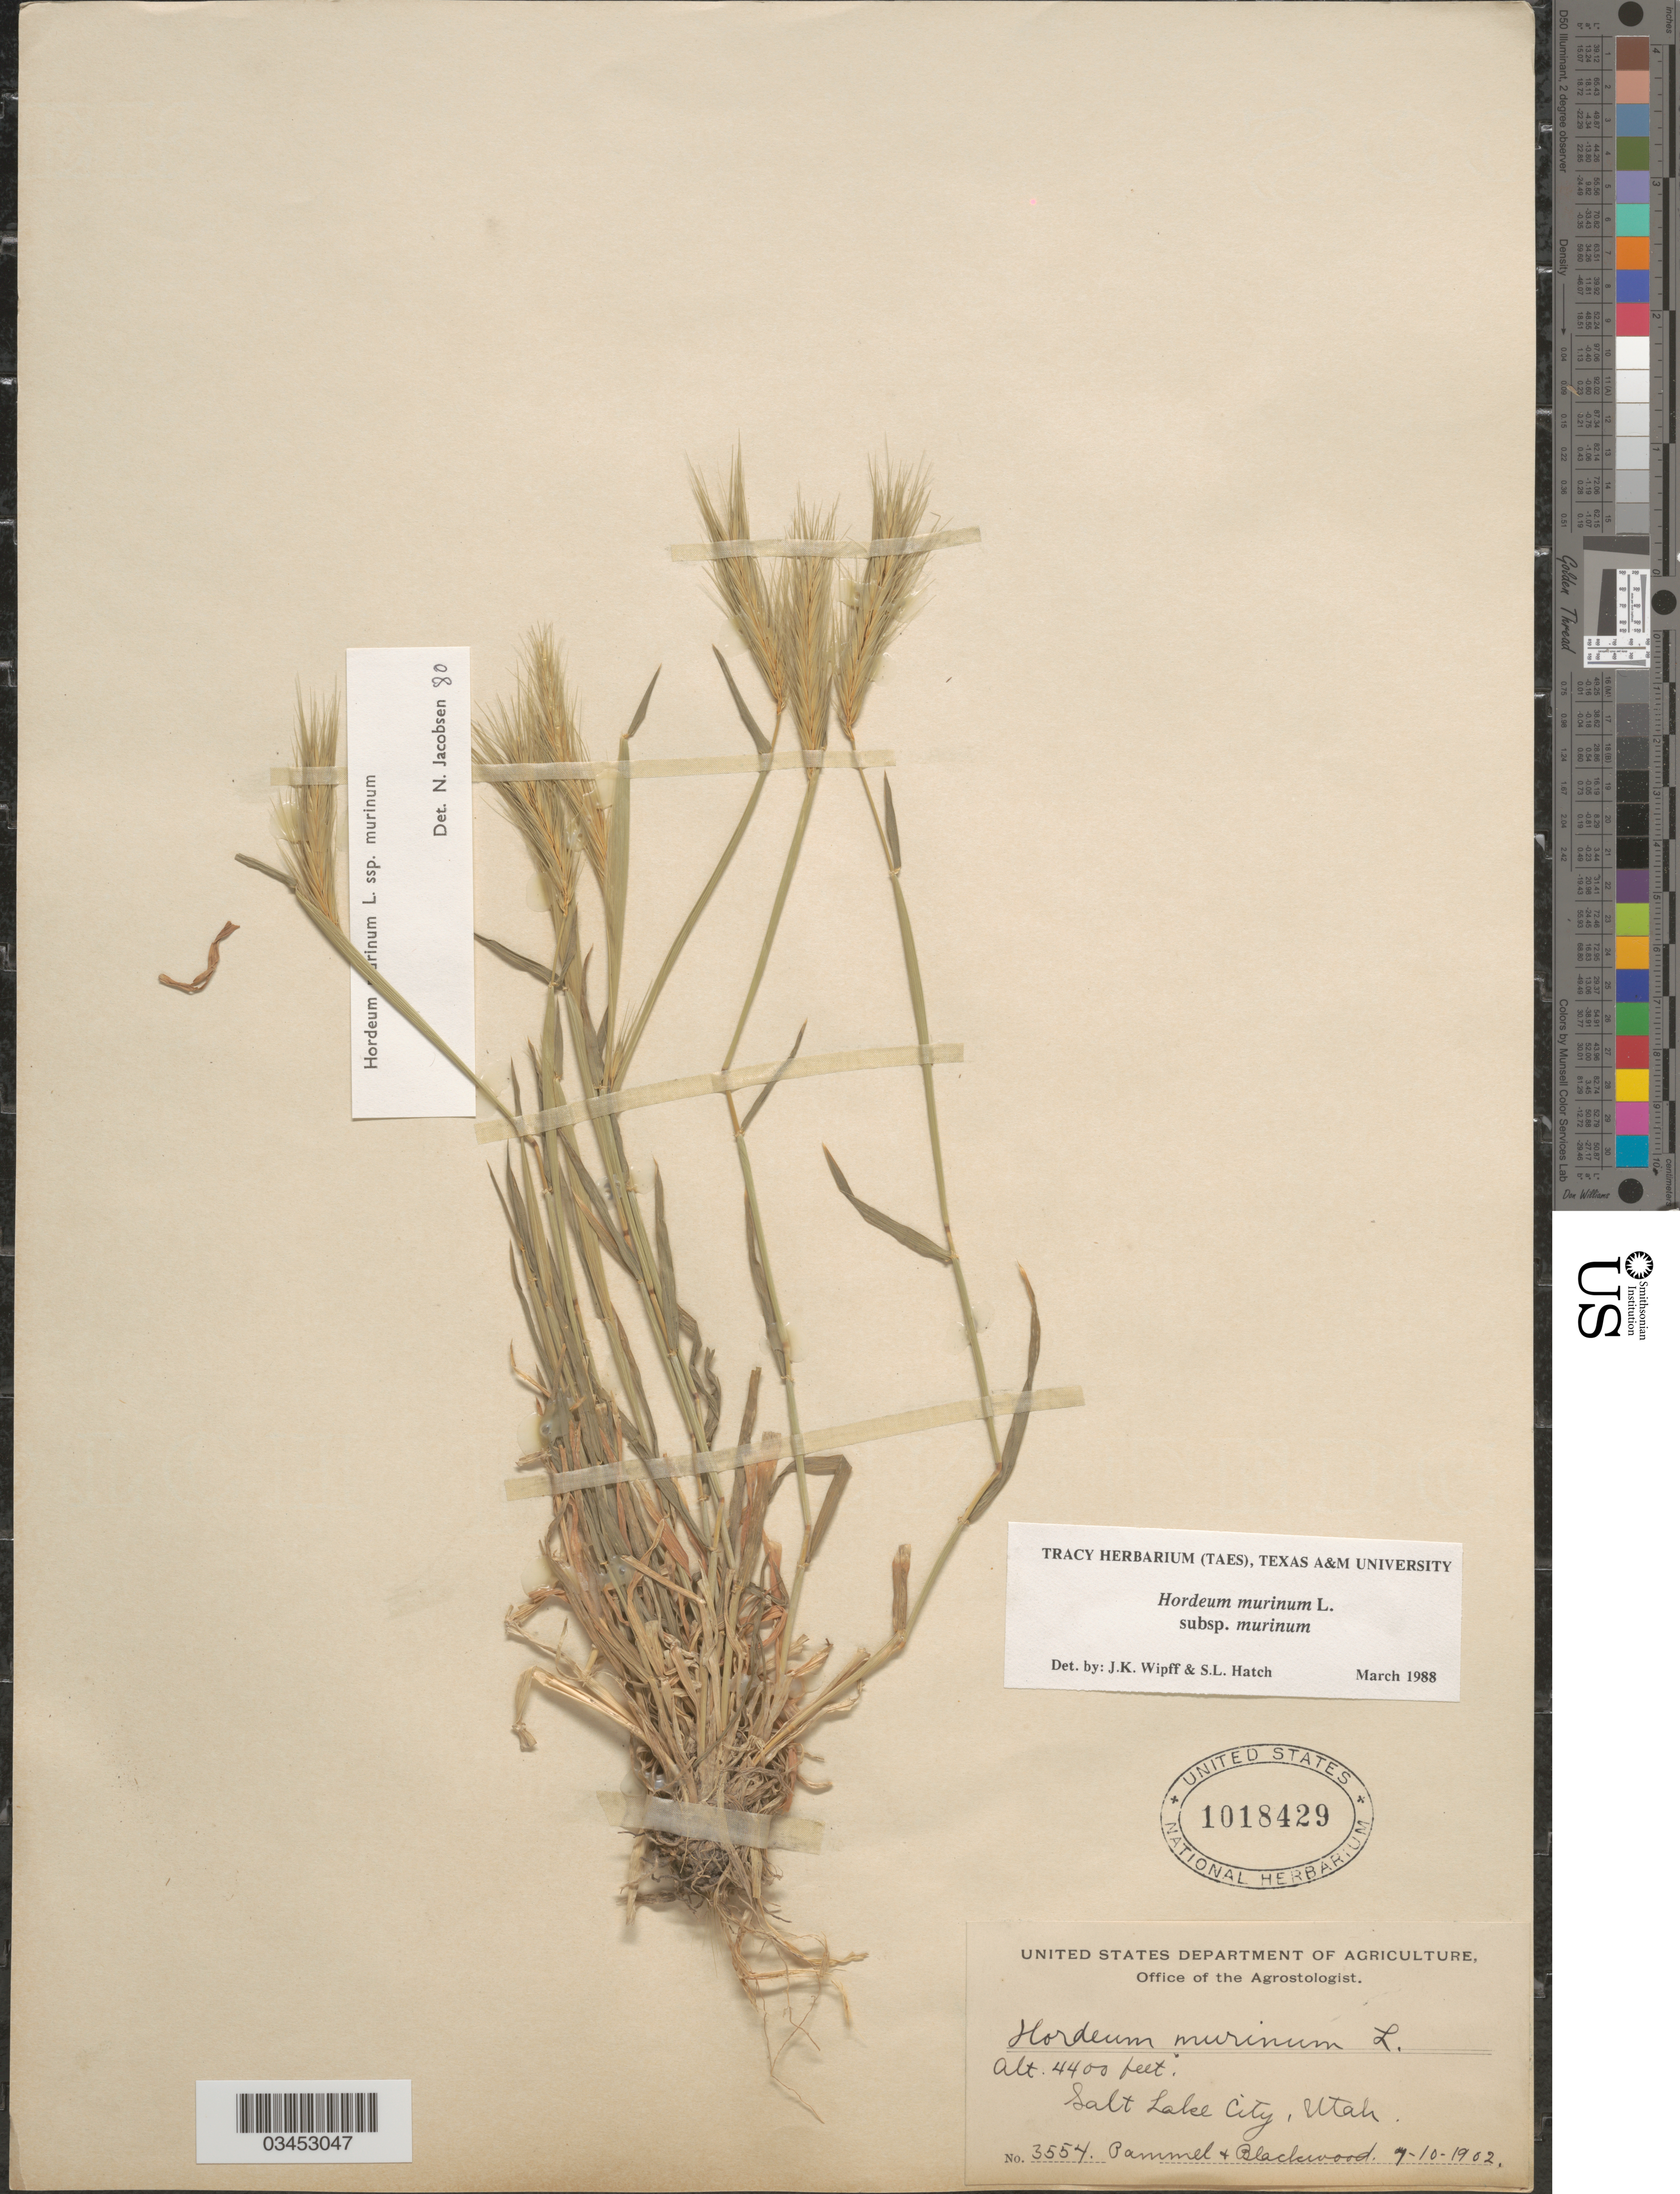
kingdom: Plantae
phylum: Tracheophyta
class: Liliopsida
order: Poales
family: Poaceae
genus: Hordeum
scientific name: Hordeum murinum subsp. murinum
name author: L.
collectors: -. Pammel & Blackwood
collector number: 3554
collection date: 1902-07-10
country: United States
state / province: Utah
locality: Salt Lake City.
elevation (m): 1341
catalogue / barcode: US 1018429